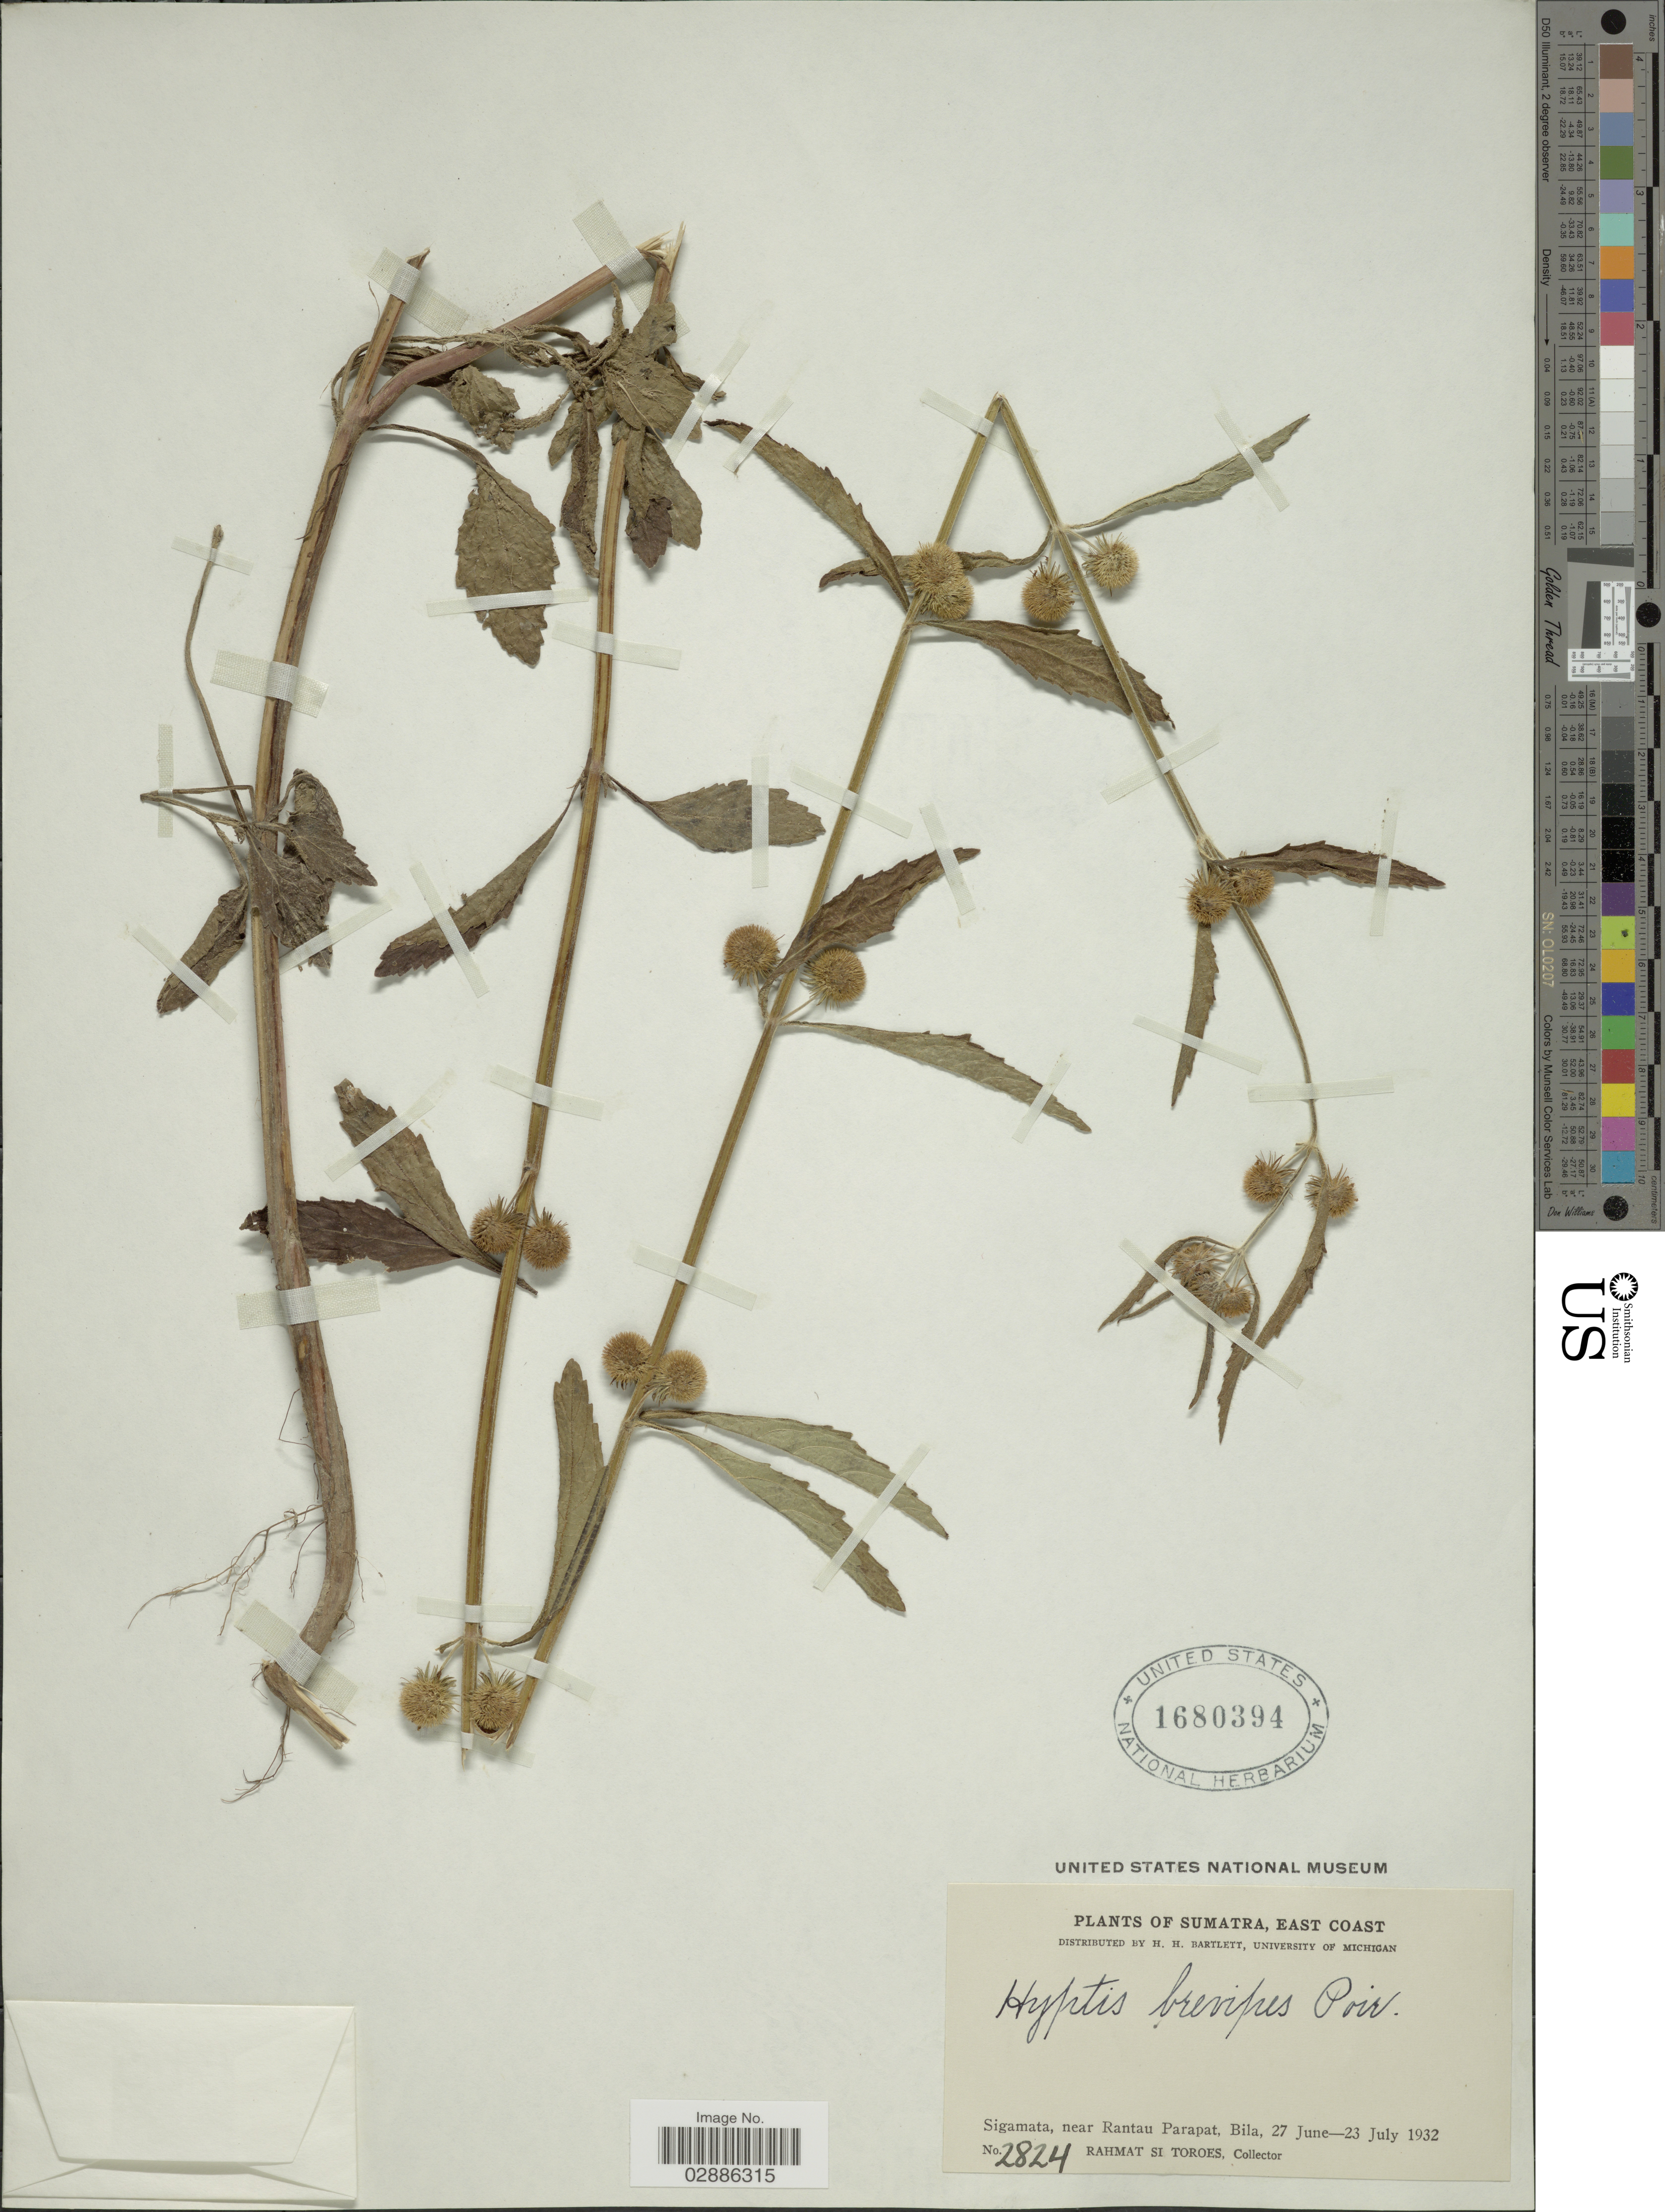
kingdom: Plantae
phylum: Tracheophyta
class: Magnoliopsida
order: Lamiales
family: Lamiaceae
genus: Hyptis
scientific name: Hyptis brevipes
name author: Poit.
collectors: Rahmat Si Boeea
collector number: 2824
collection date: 1932-06-27/1932-07-23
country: Indonesia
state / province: Sumatra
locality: Sumatra, East Coast, Sigamata, near Rantau Parapat, Bila.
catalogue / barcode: US 1680394